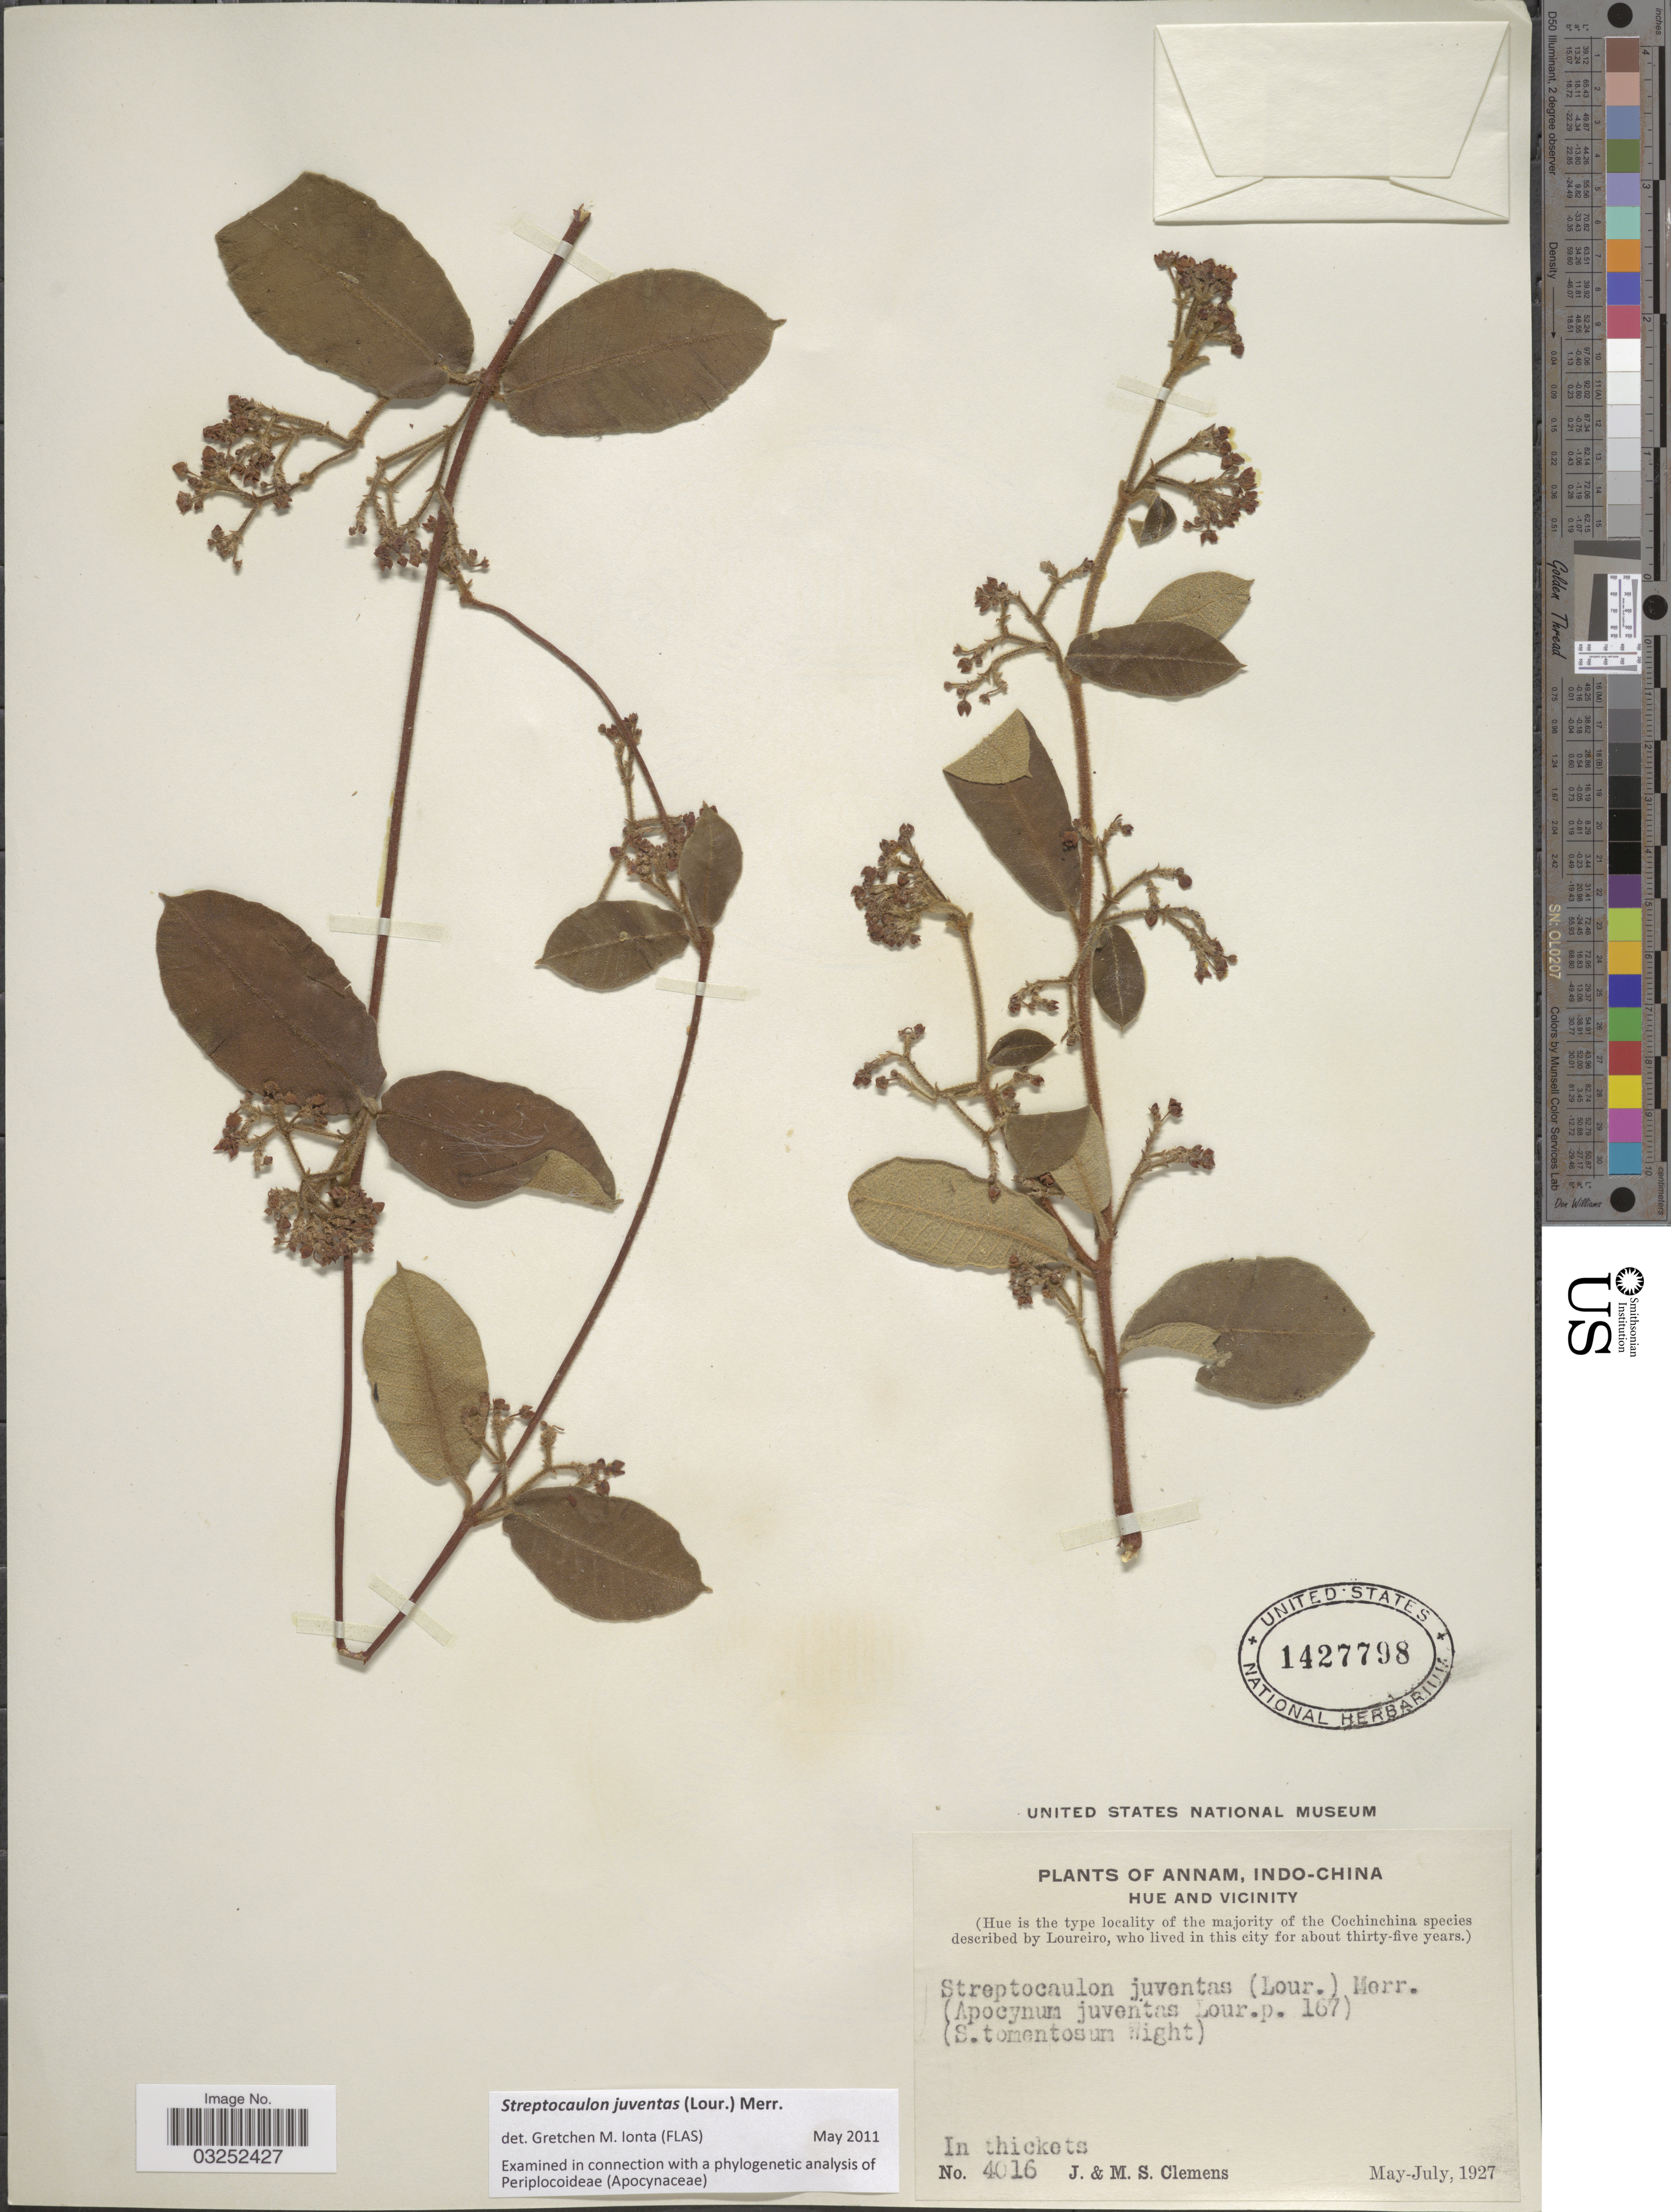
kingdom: Plantae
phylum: Tracheophyta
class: Magnoliopsida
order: Gentianales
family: Apocynaceae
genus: Streptocaulon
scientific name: Streptocaulon juventas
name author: (Lour.) Merr.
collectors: J. Clemens & M. S. Clemens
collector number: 4016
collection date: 1927-05/1927-07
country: Vietnam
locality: Annam, Indo-China. Hue and vicinity.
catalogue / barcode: US 1427798